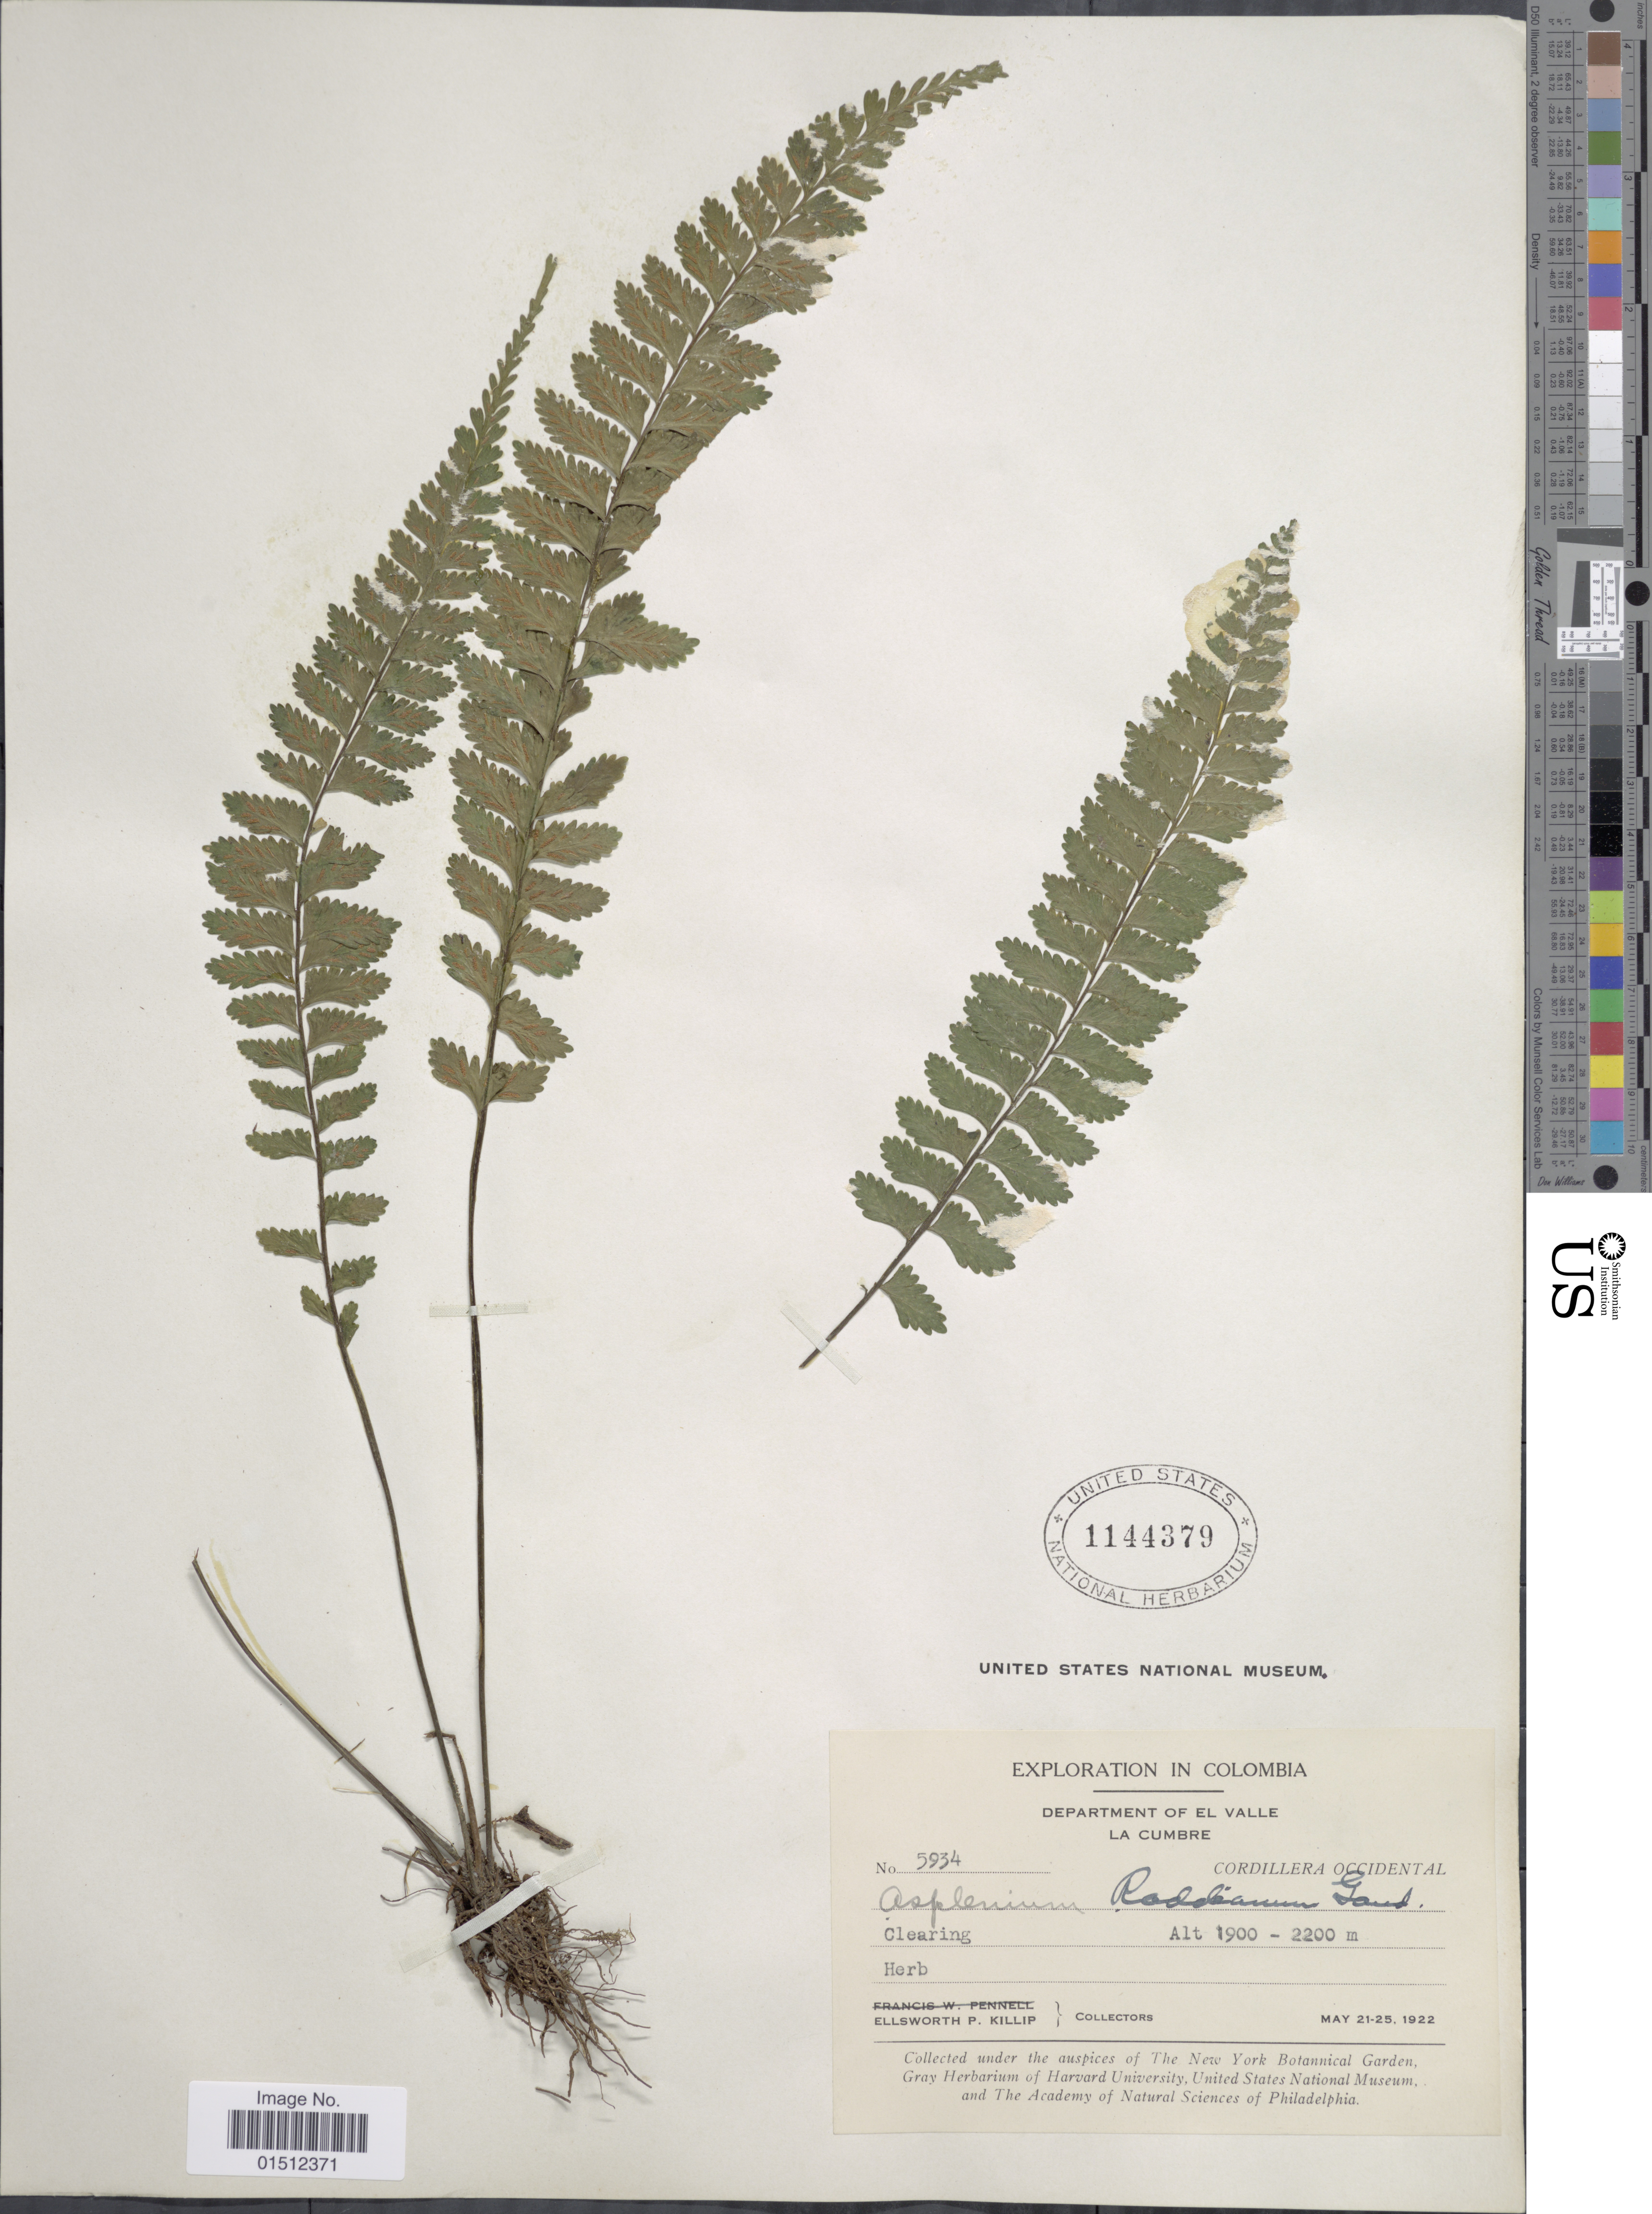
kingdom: Plantae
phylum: Tracheophyta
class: Polypodiopsida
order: Polypodiales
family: Aspleniaceae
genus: Asplenium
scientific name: Asplenium raddianum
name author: Gaudich.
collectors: E. P. Killip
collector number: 5934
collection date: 1922-05-21/1922-05-25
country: Colombia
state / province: Valle del Cauca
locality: Department of El Valle, La Cumbre. Cordillera Occidental.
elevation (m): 1900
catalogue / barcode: US 1144379